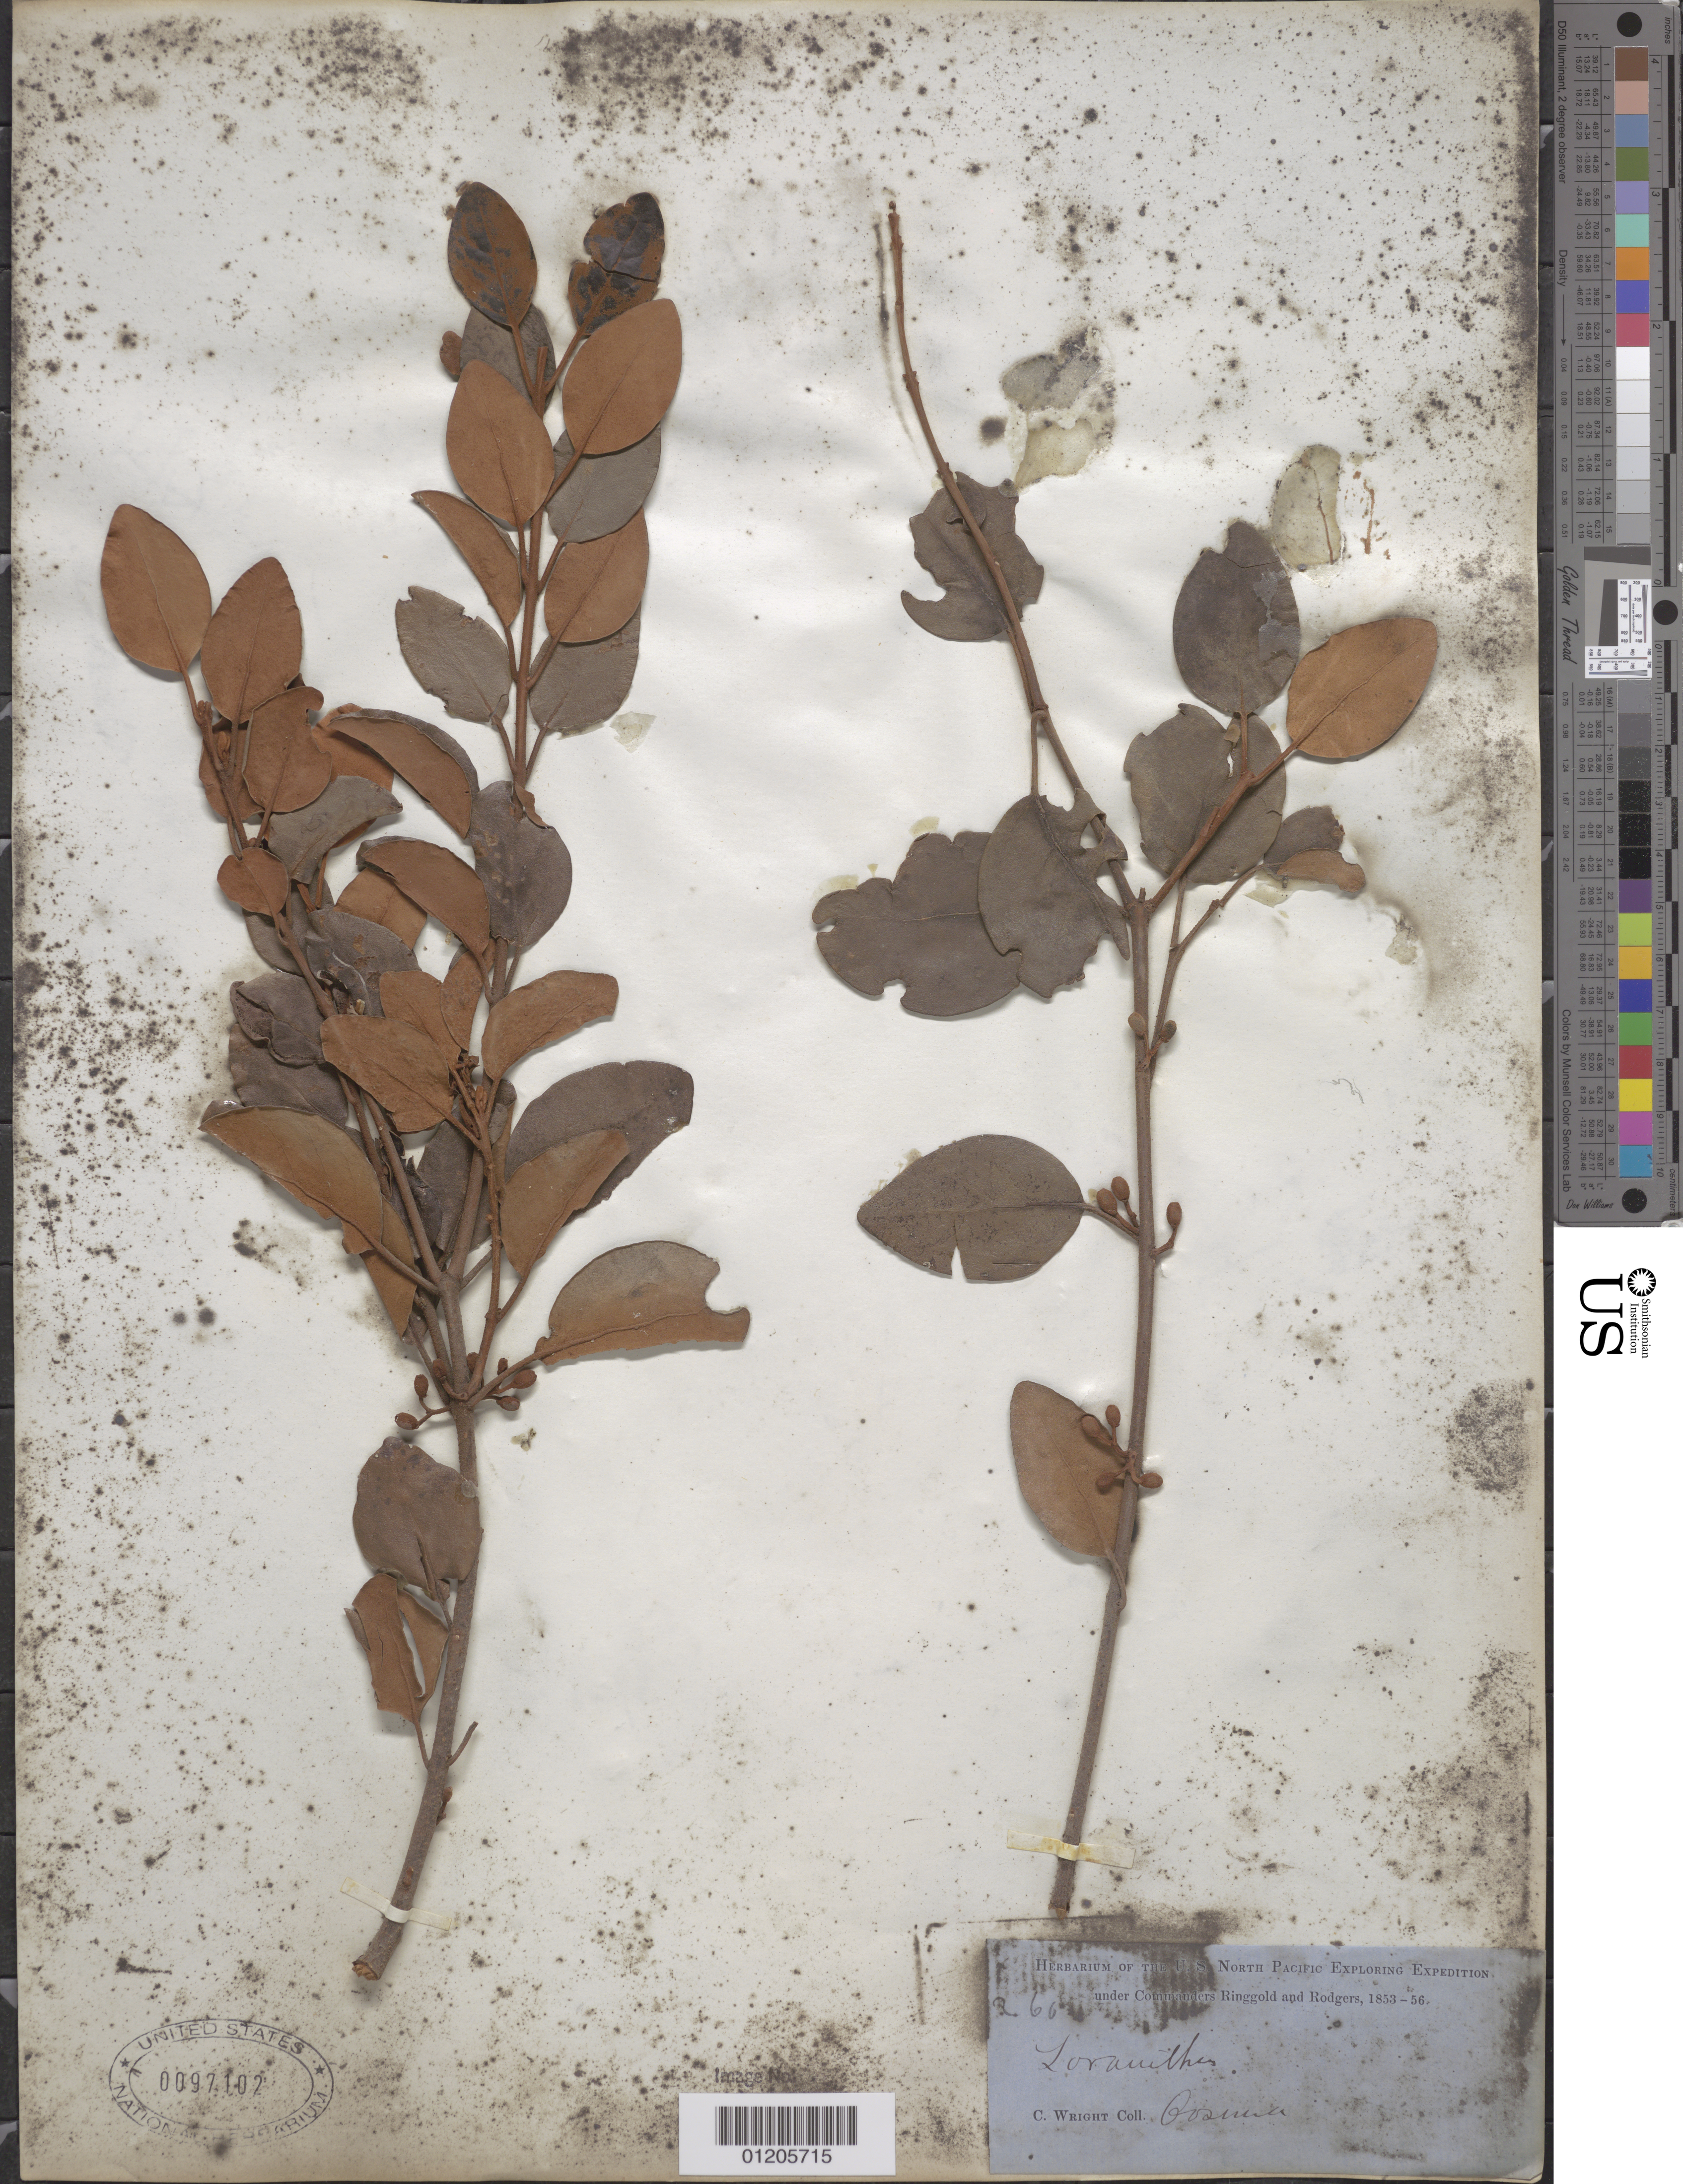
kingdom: Plantae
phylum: Tracheophyta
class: Magnoliopsida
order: Santalales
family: Loranthaceae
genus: Loranthus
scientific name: Loranthus sp.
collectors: C. Wright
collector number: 266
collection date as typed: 1853 to -- -- 1856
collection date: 1853/1856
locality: Gosima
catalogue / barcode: US 97102